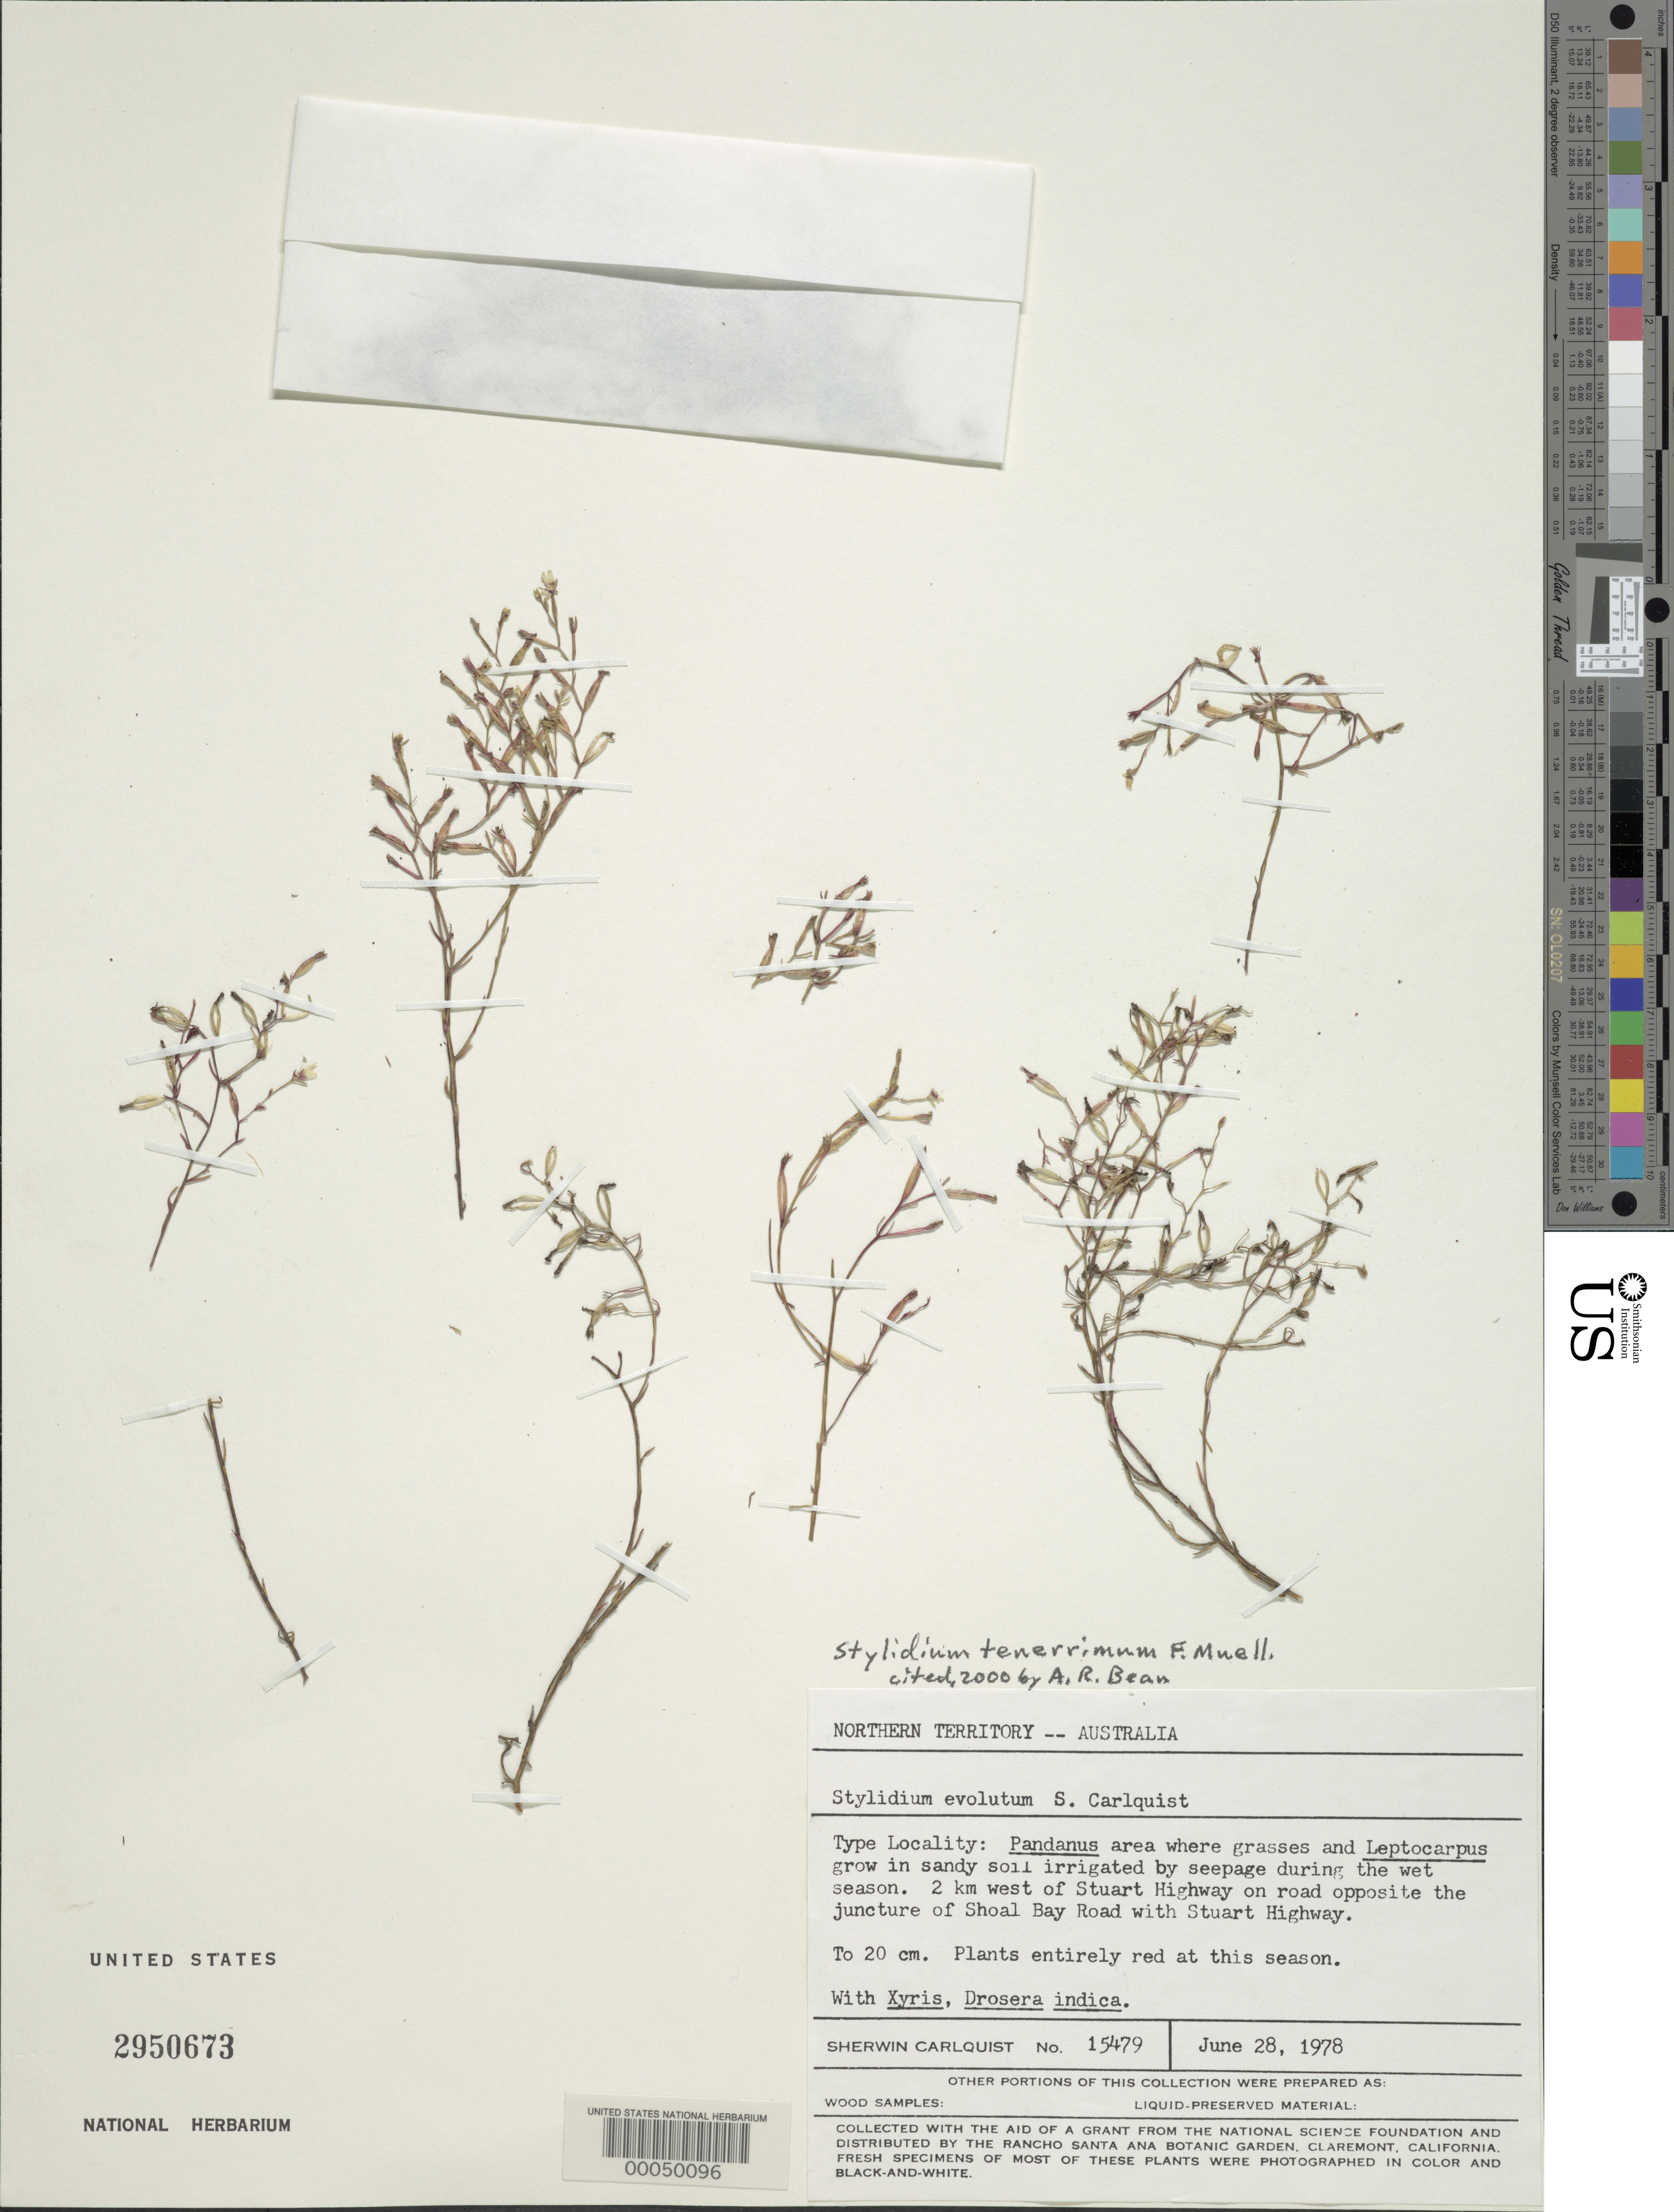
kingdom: Plantae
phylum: Tracheophyta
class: Magnoliopsida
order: Asterales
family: Stylidiaceae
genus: Stylidium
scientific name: Stylidium tenerrimum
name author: F. Muell.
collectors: S. Carlquist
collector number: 15479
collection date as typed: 28 Jun 1978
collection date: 1978-06-28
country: Australia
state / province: Northern Territory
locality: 2 km w of stuart highway on road opposite the juncture of shoal bay road with stuart highway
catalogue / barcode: US 2960673